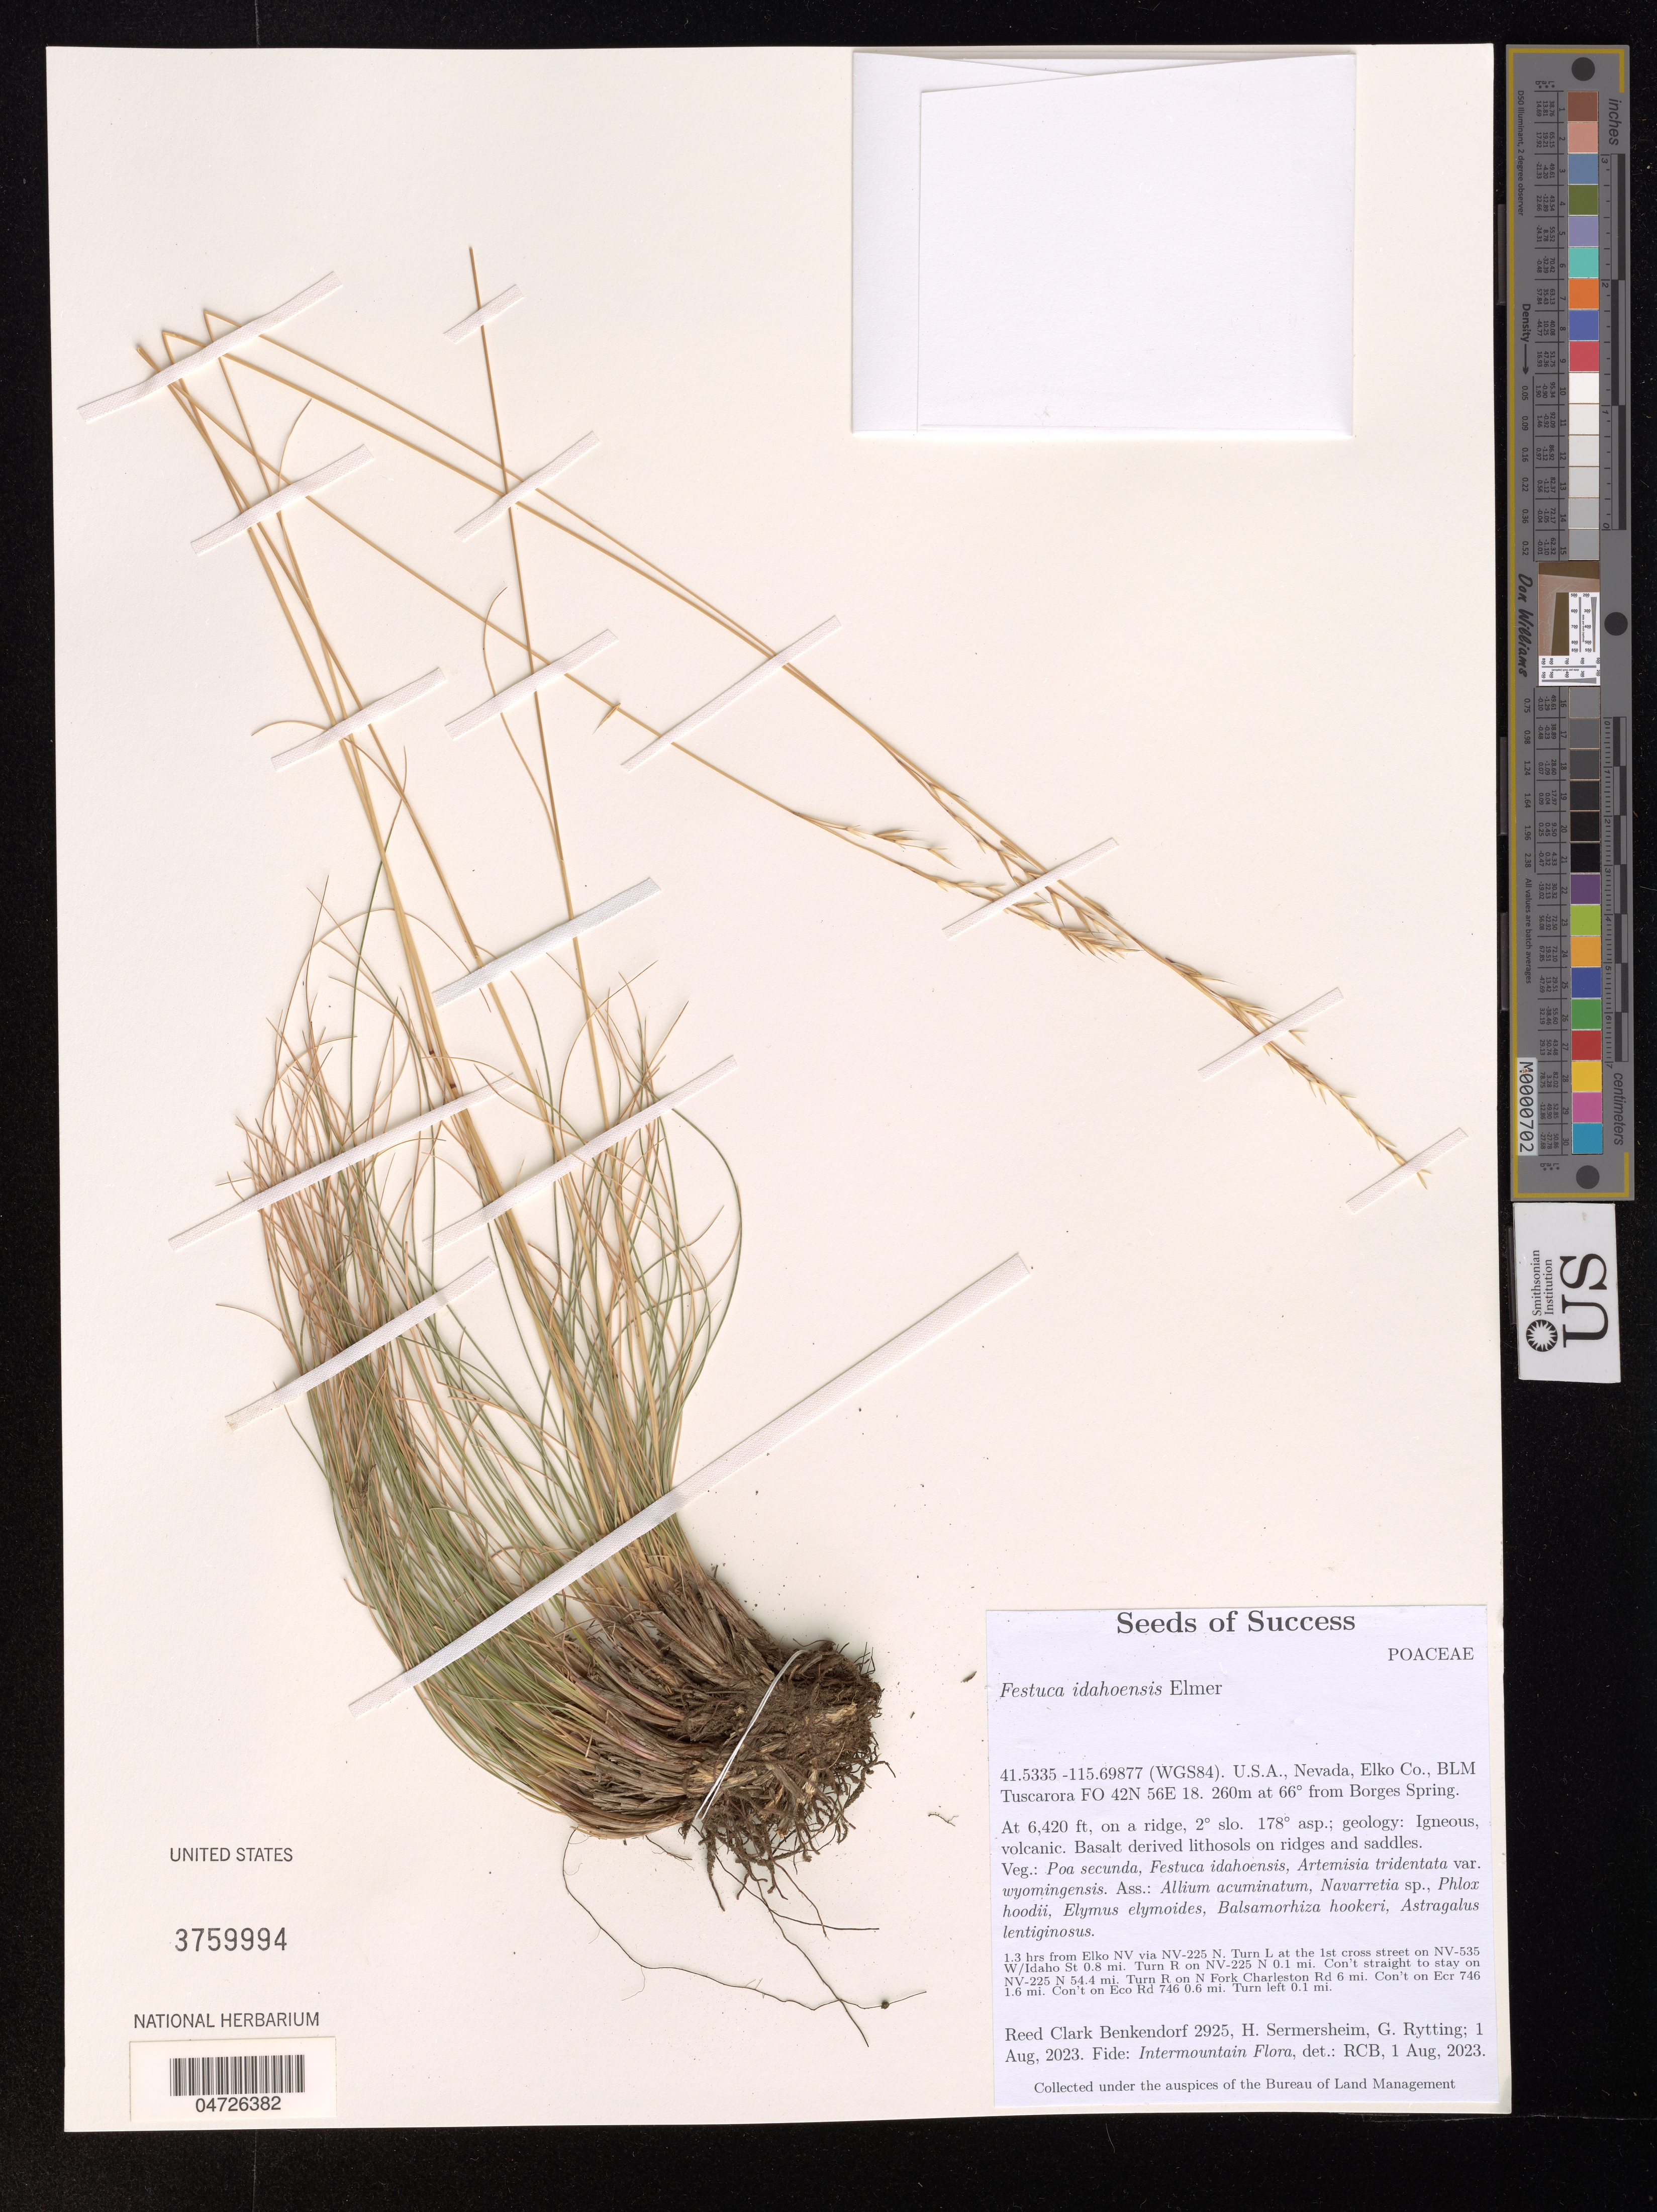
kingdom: Plantae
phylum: Tracheophyta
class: Liliopsida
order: Poales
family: Poaceae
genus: Festuca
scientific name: Festuca idahoensis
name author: Elmer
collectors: R. Benkendorf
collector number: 2925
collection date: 2023-08-01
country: United States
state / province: Nevada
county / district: Elko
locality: (WGS84). Elko Co., BLM Tuscarora FO 42N 56E 18. 260m at 66° from Borges Spring. 1.3 hrs from Elko NV via NV-225 N. Turn L at the 1st cross street on NV-535 W/ Idaho St 0.8 mi. Turn R on NV-225 N 0.1 mi. Con't straight to stay on NV-225 N 54.4 mi. Turn R on N Fork Charleston Rd 6 mi. Con't on Ecr 746 1.6 mi. Con't on Eco Rd 746 0.6 mi. Turn left 0.1 mi.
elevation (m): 1957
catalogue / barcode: US 3759994